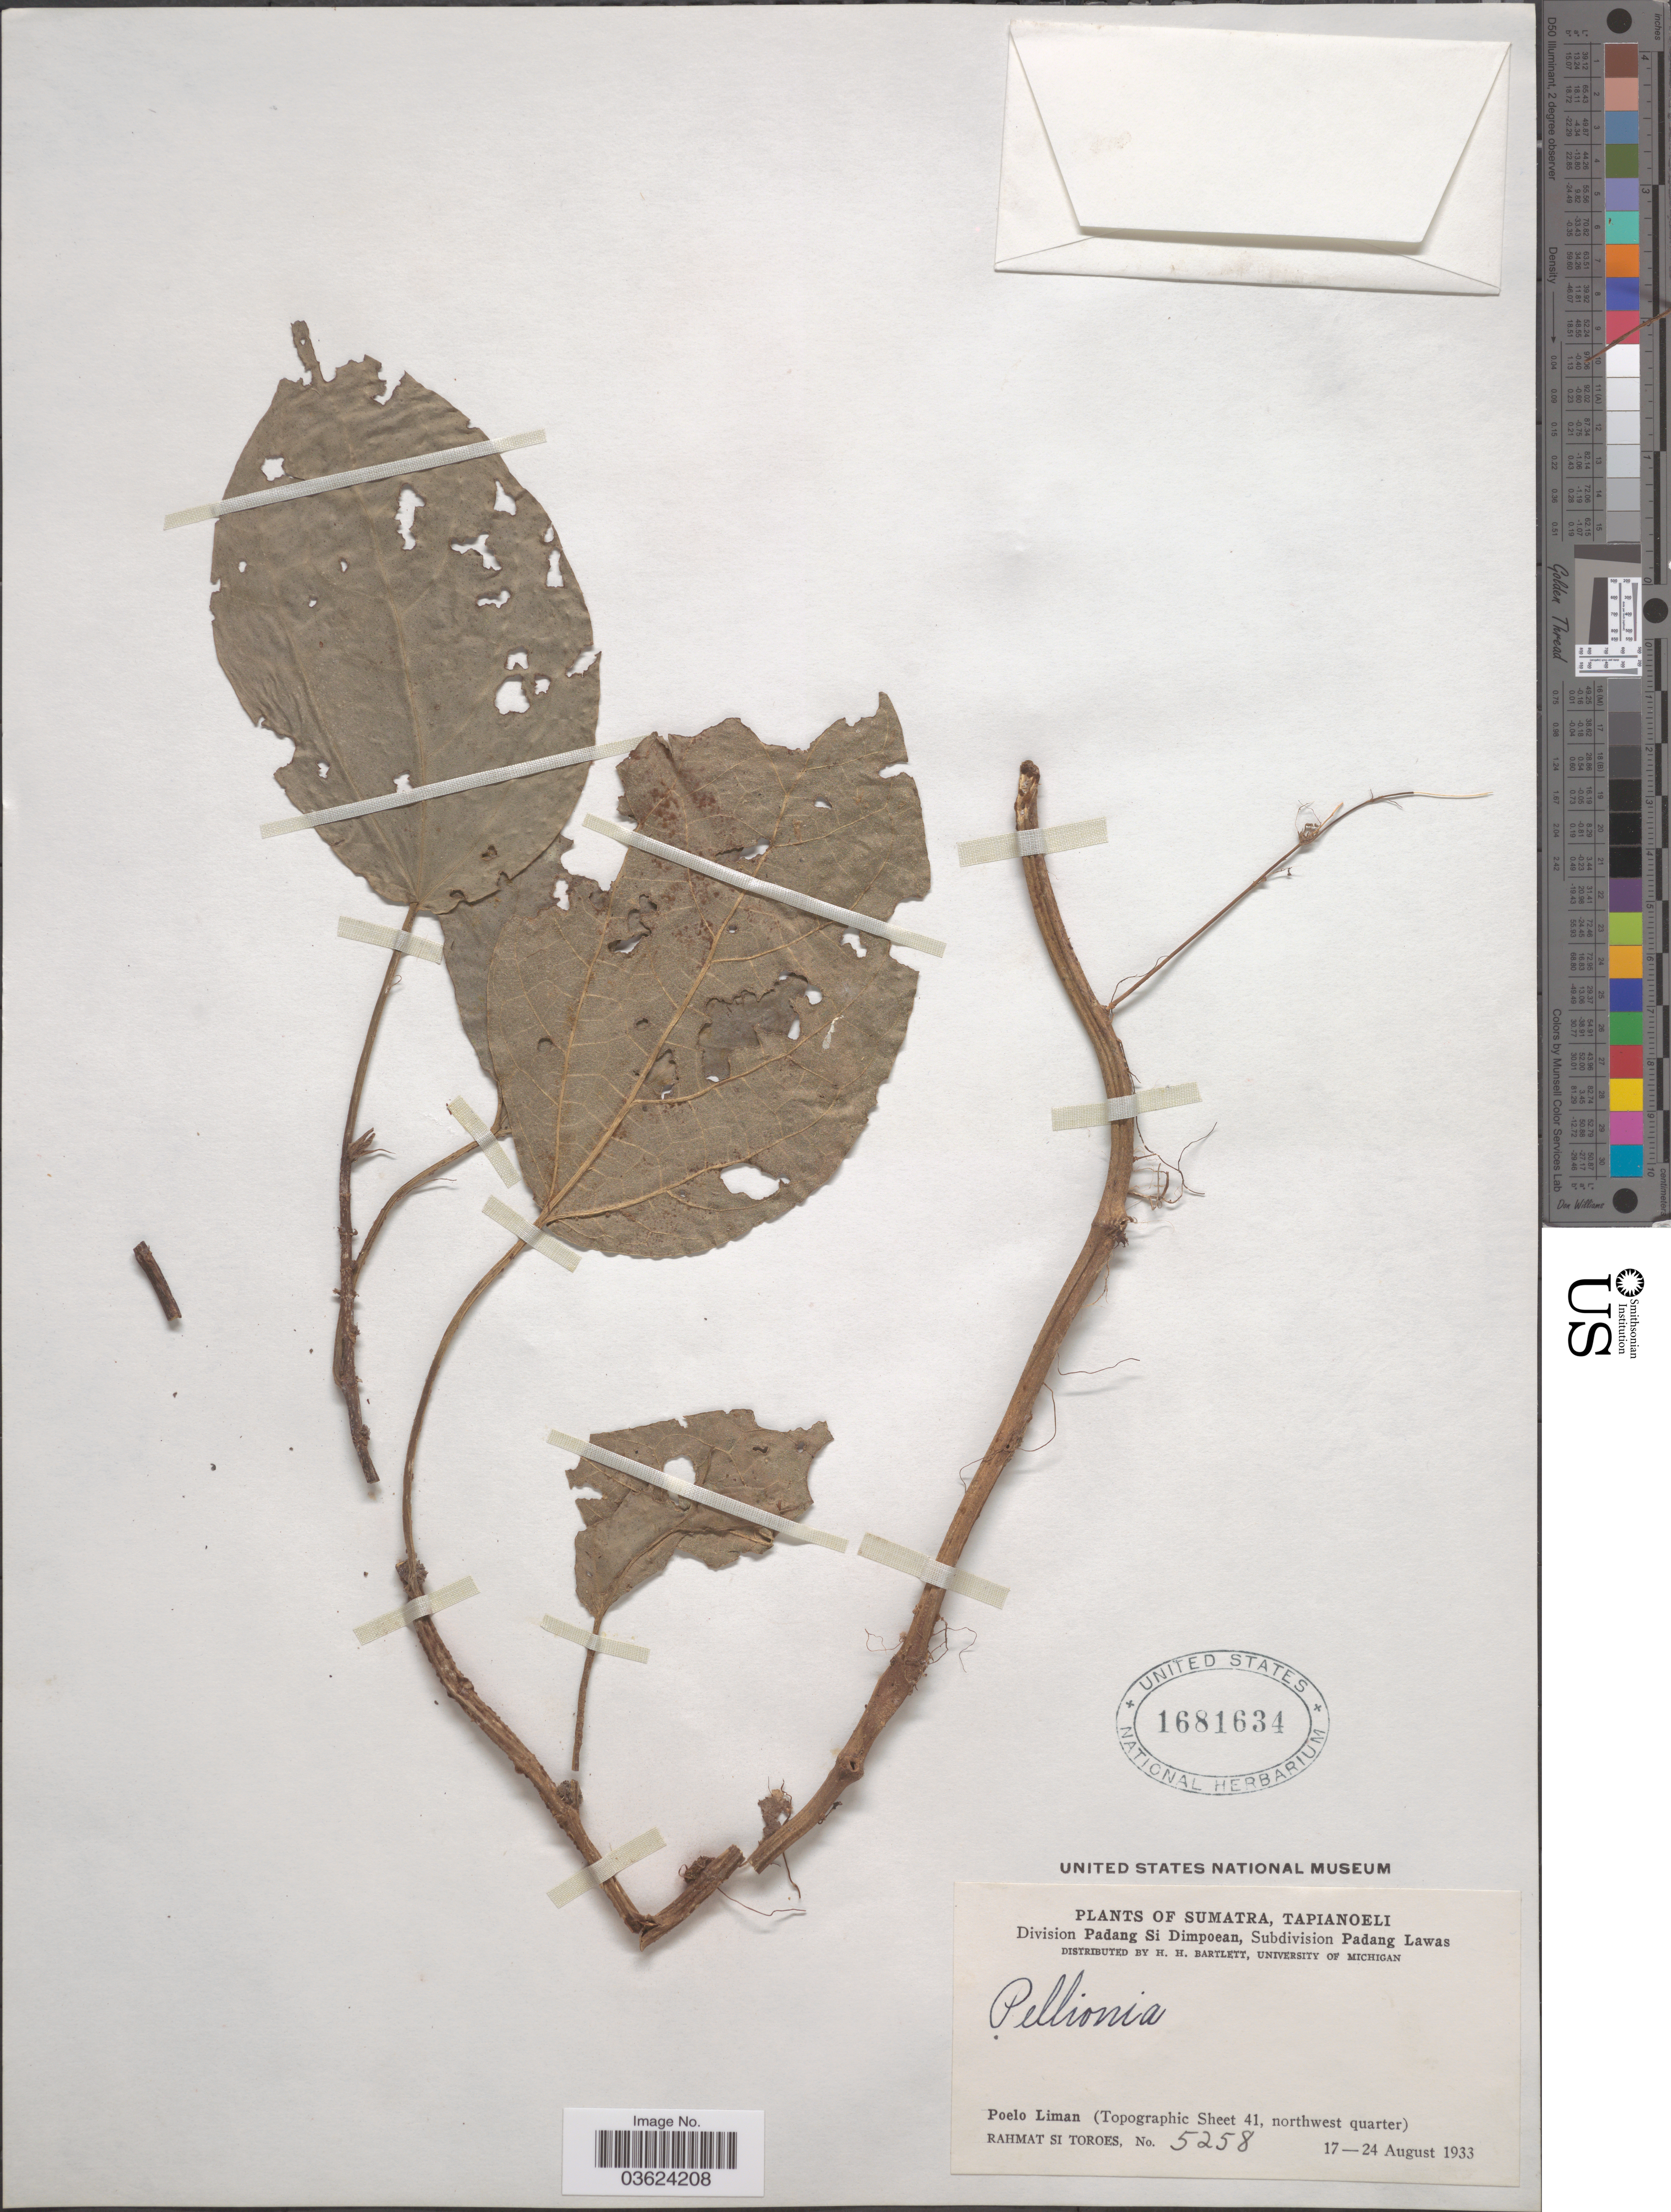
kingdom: Plantae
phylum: Tracheophyta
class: Magnoliopsida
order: Rosales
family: Urticaceae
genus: Pellionia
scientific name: Pellionia sp.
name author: Gaudich.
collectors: Rahmat Si Boeea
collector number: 5258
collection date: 1933-08-17/1933-08-24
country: Indonesia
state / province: Sumatra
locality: Tapianoeli. Division Padang Si Dimpoean, Subdivision Padang Lawas. Poelo Liman. (Topographic Sheet 41, northwest quarter).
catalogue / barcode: US 1681634